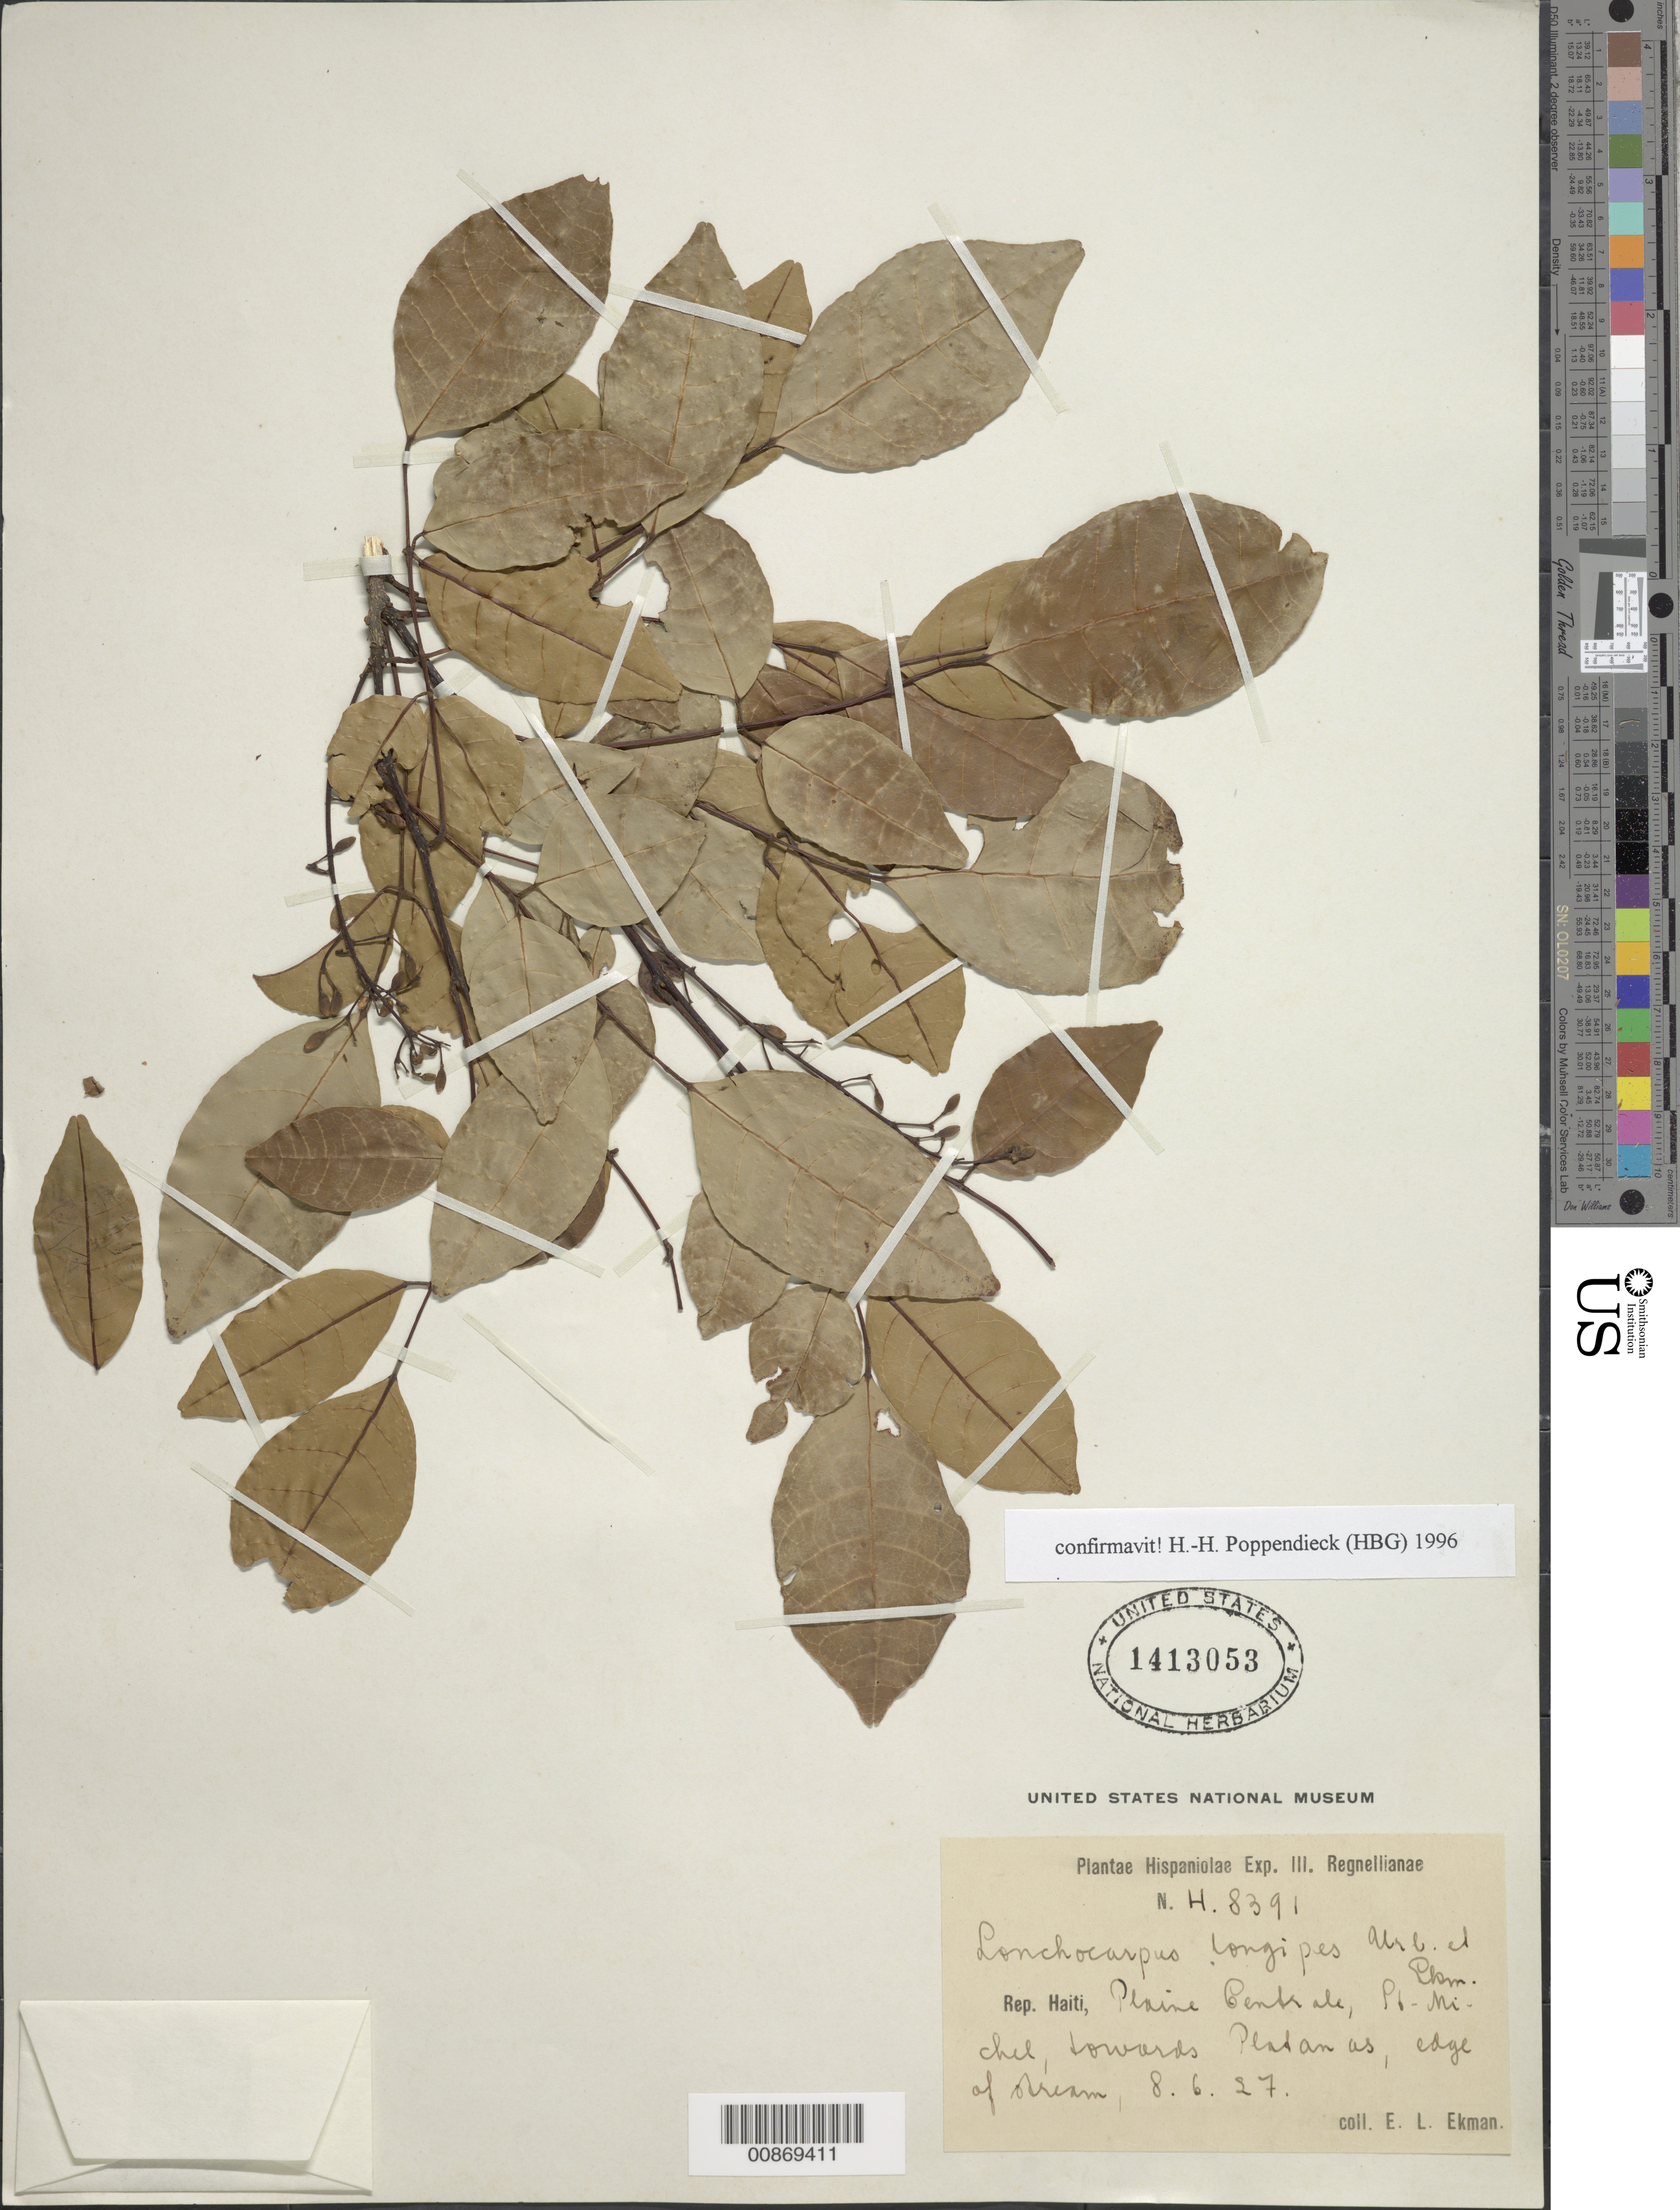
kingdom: Plantae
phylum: Tracheophyta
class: Magnoliopsida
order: Fabales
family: Fabaceae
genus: Lonchocarpus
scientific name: Lonchocarpus longipes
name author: Urb. & Ekman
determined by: Poppendieck, H.-H., (HBG), Institut fur Allgemeine Botanik und Botanischer Garten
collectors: E. L. Ekman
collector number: H 8391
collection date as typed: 08 Jun 1927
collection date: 1927-06-08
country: Haiti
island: Hispaniola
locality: Plaine Centrale, St-Michel, towards Platanas.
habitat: Edge of stream.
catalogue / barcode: US 1413053